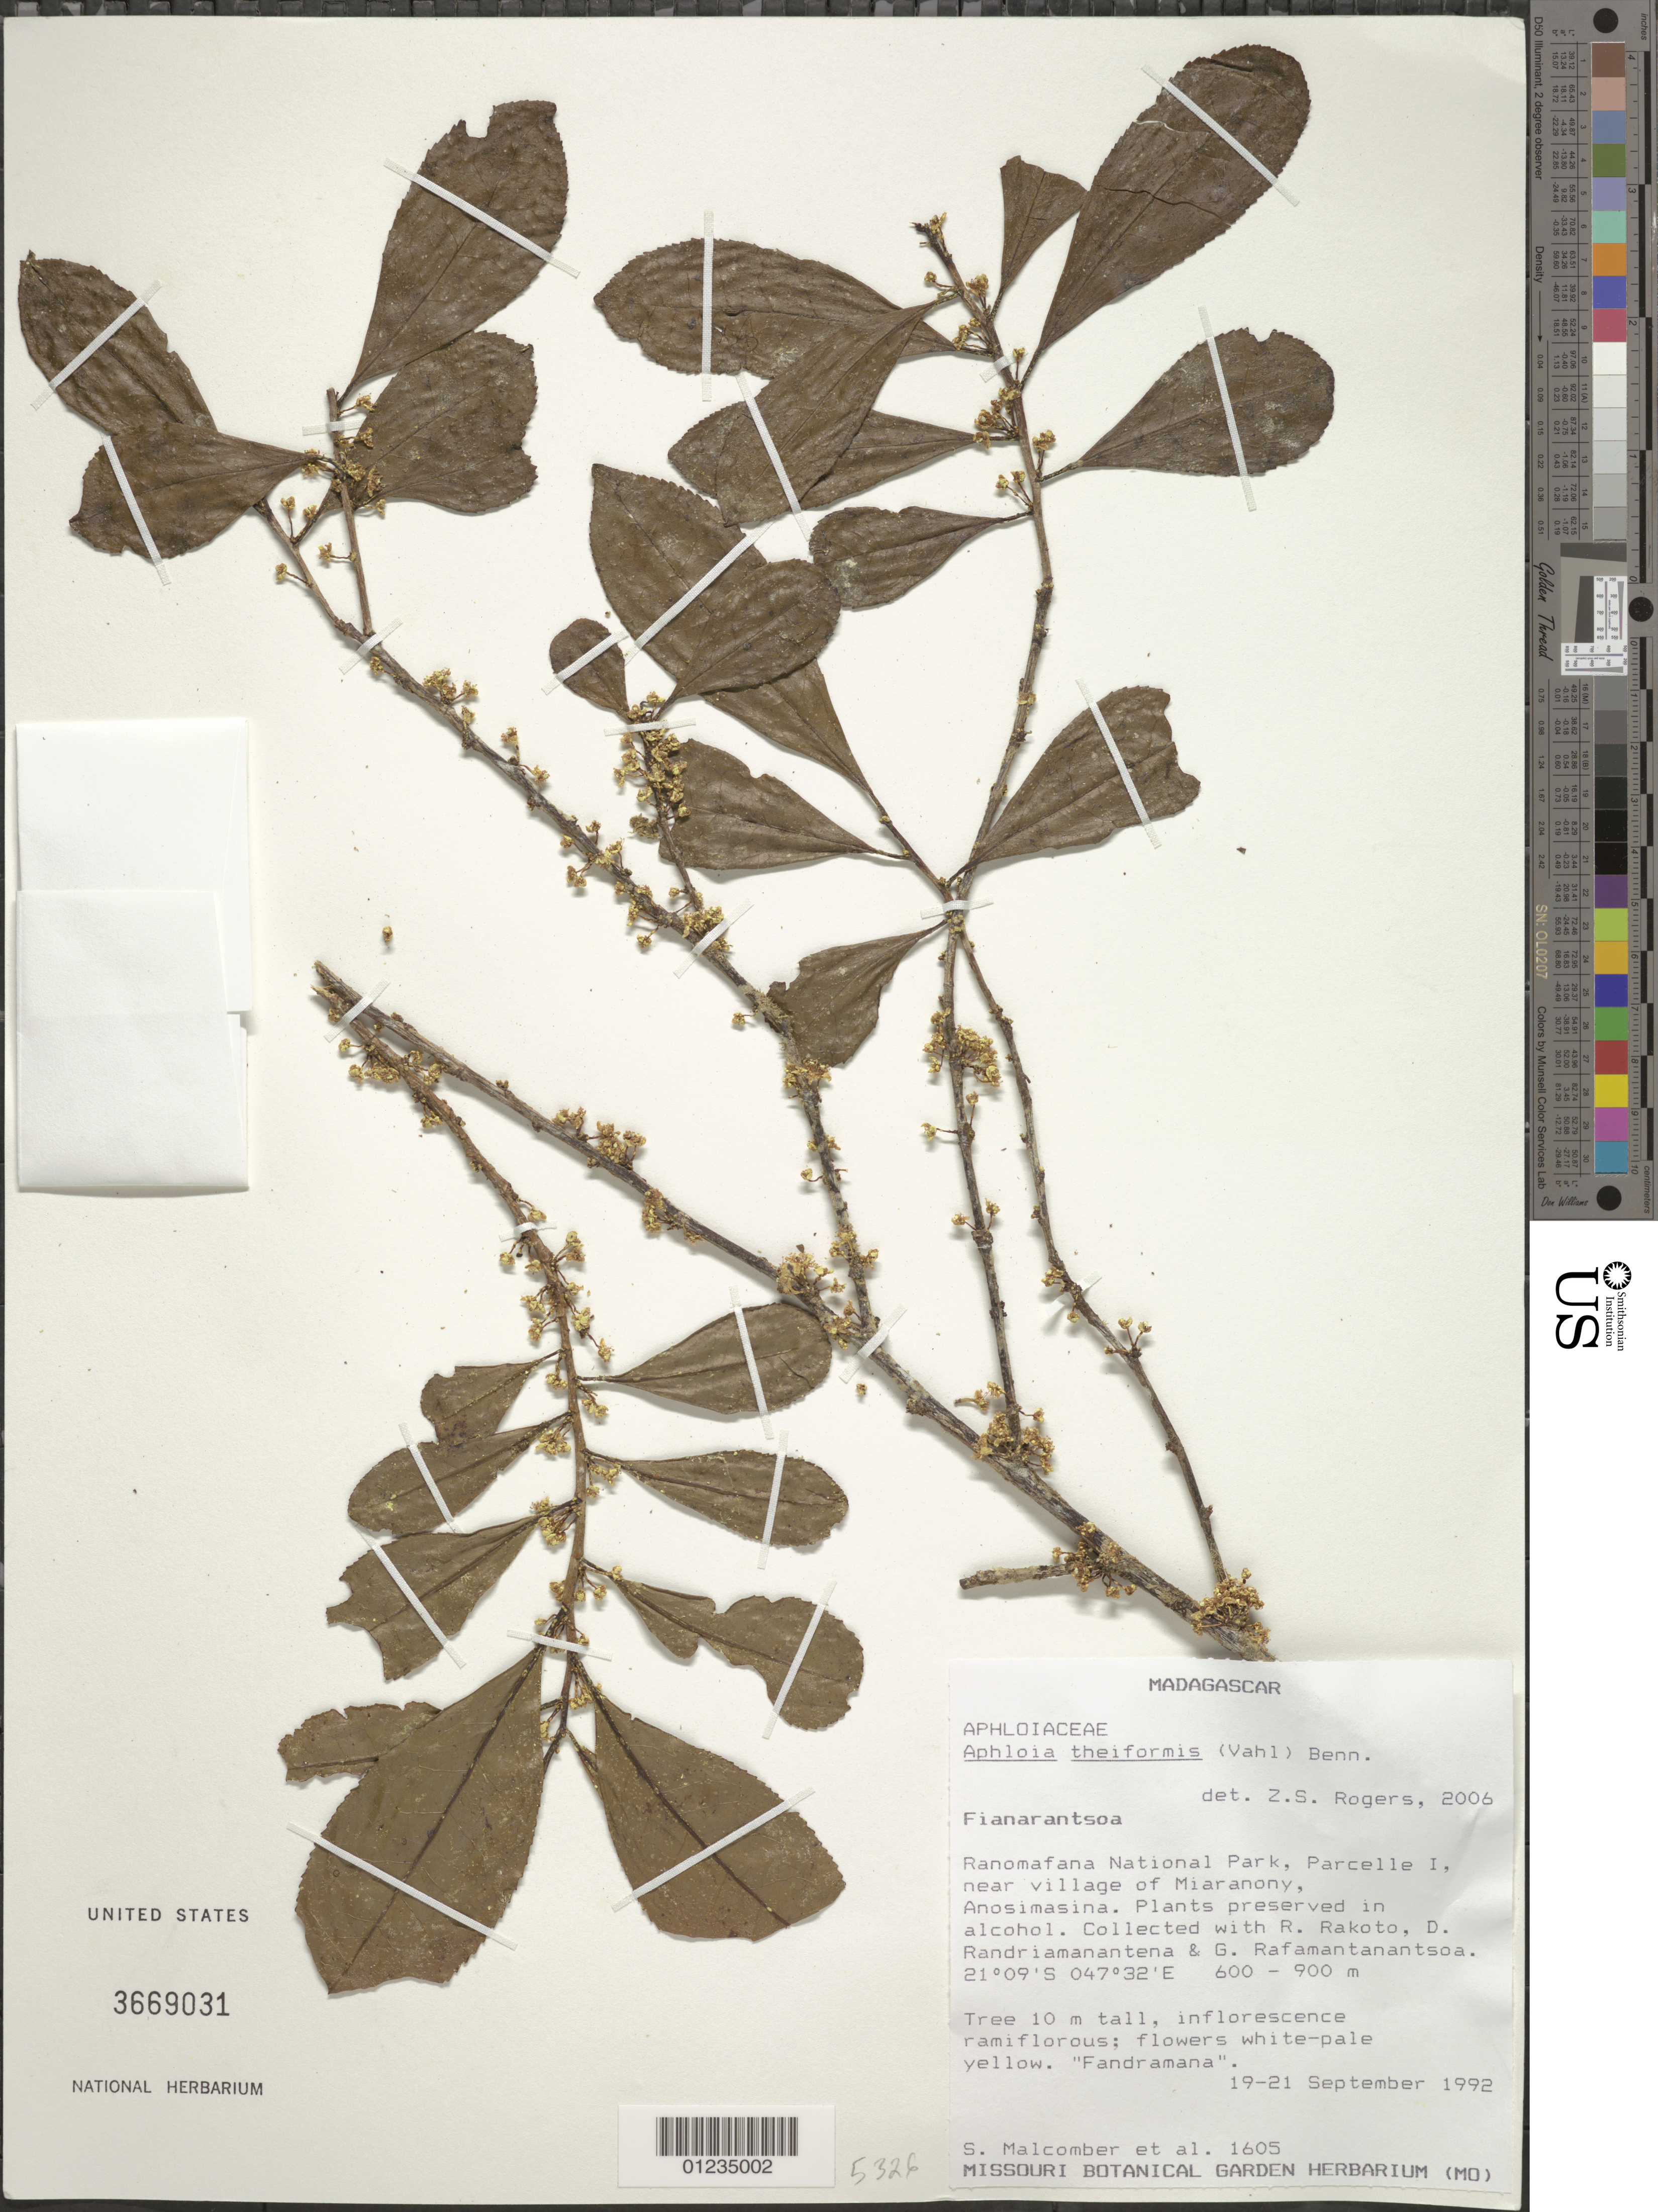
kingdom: Plantae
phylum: Tracheophyta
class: Magnoliopsida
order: Crossosomatales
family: Aphloiaceae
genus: Aphloia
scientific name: Aphloia theiformis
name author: (Vahl) Benn.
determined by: Rogers, Z. S.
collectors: S. T. Malcomber & et al.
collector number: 1605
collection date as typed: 19 Sep 1992 to 21 Sep 1992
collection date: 1992-09-19/1992-09-21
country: Madagascar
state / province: Vatovavy Fitovinany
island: Madagascar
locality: Ranomafana National Park, Parcelle I, near village of Miaranomy, Anosimasina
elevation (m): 600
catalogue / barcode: US 3669031